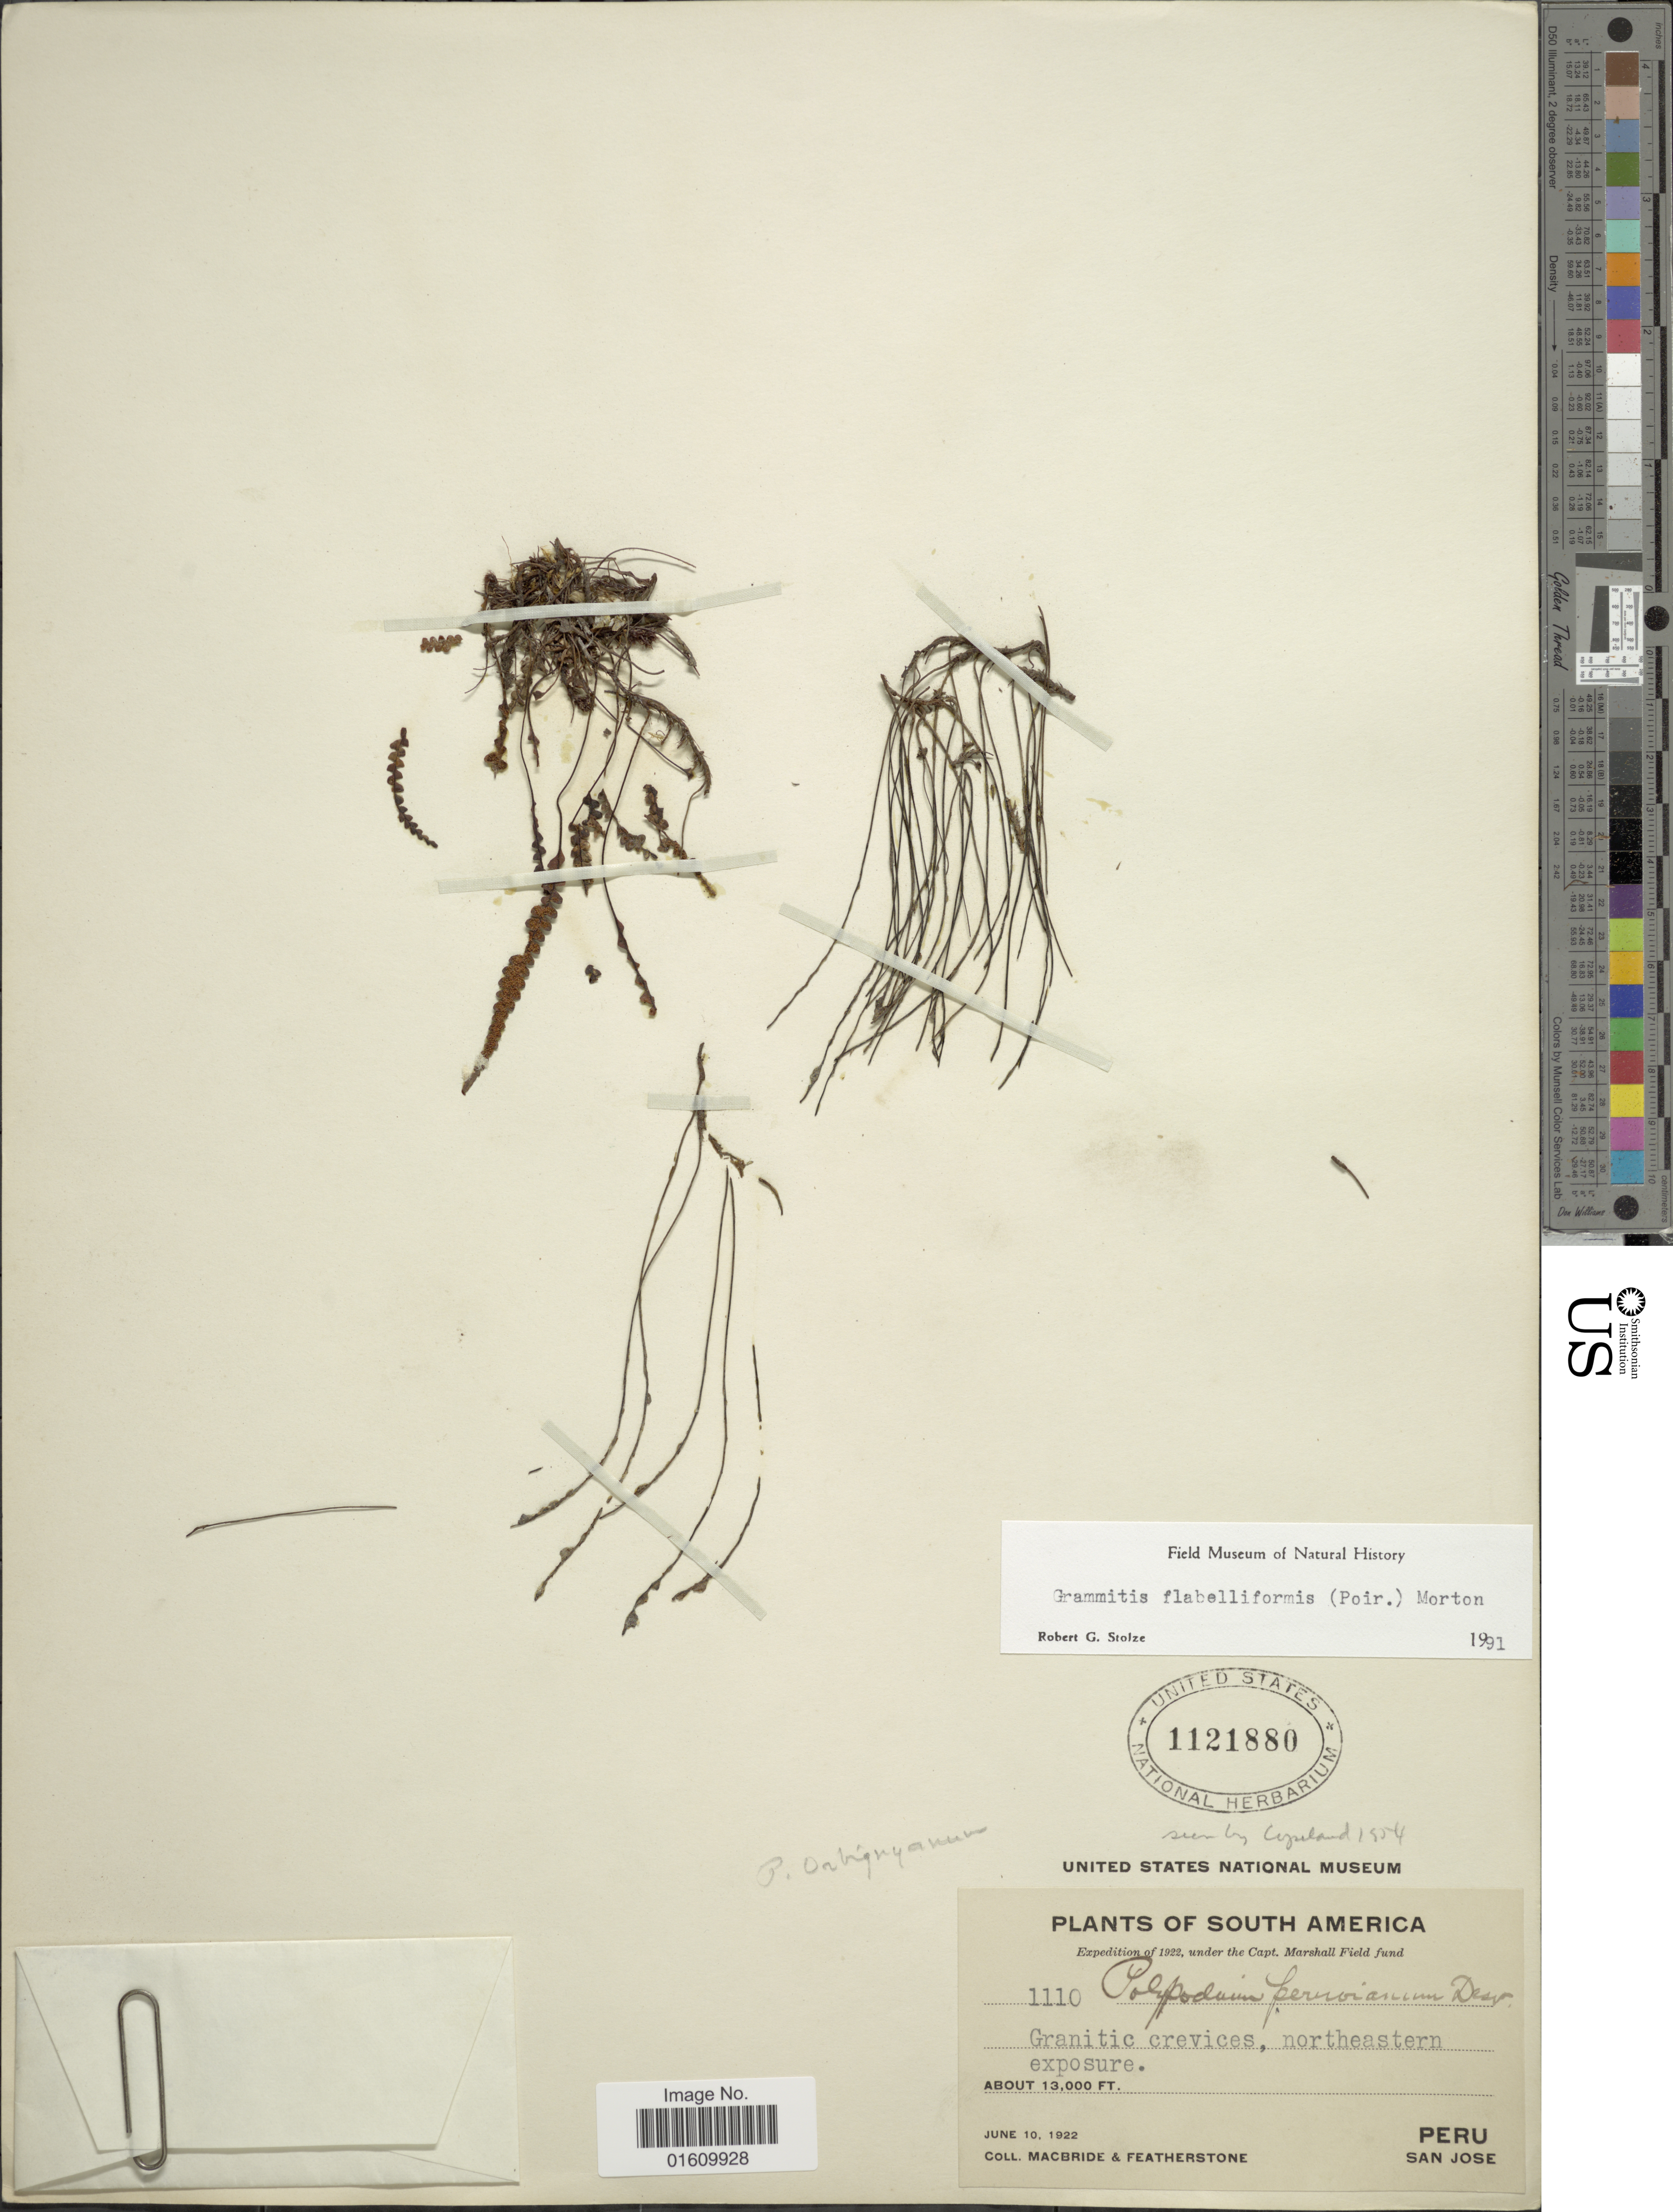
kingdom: Plantae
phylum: Tracheophyta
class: Polypodiopsida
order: Polypodiales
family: Polypodiaceae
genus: Melpomene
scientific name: Melpomene flabelliformis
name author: (Poir.) A.R. Sm. & R.C. Moran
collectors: Macbride, -- & -. Featherstone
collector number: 1110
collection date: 1922-06-10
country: Peru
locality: Granitic crevices, northeastern, Exposure, San Jose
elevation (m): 3962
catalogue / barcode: US 1121880